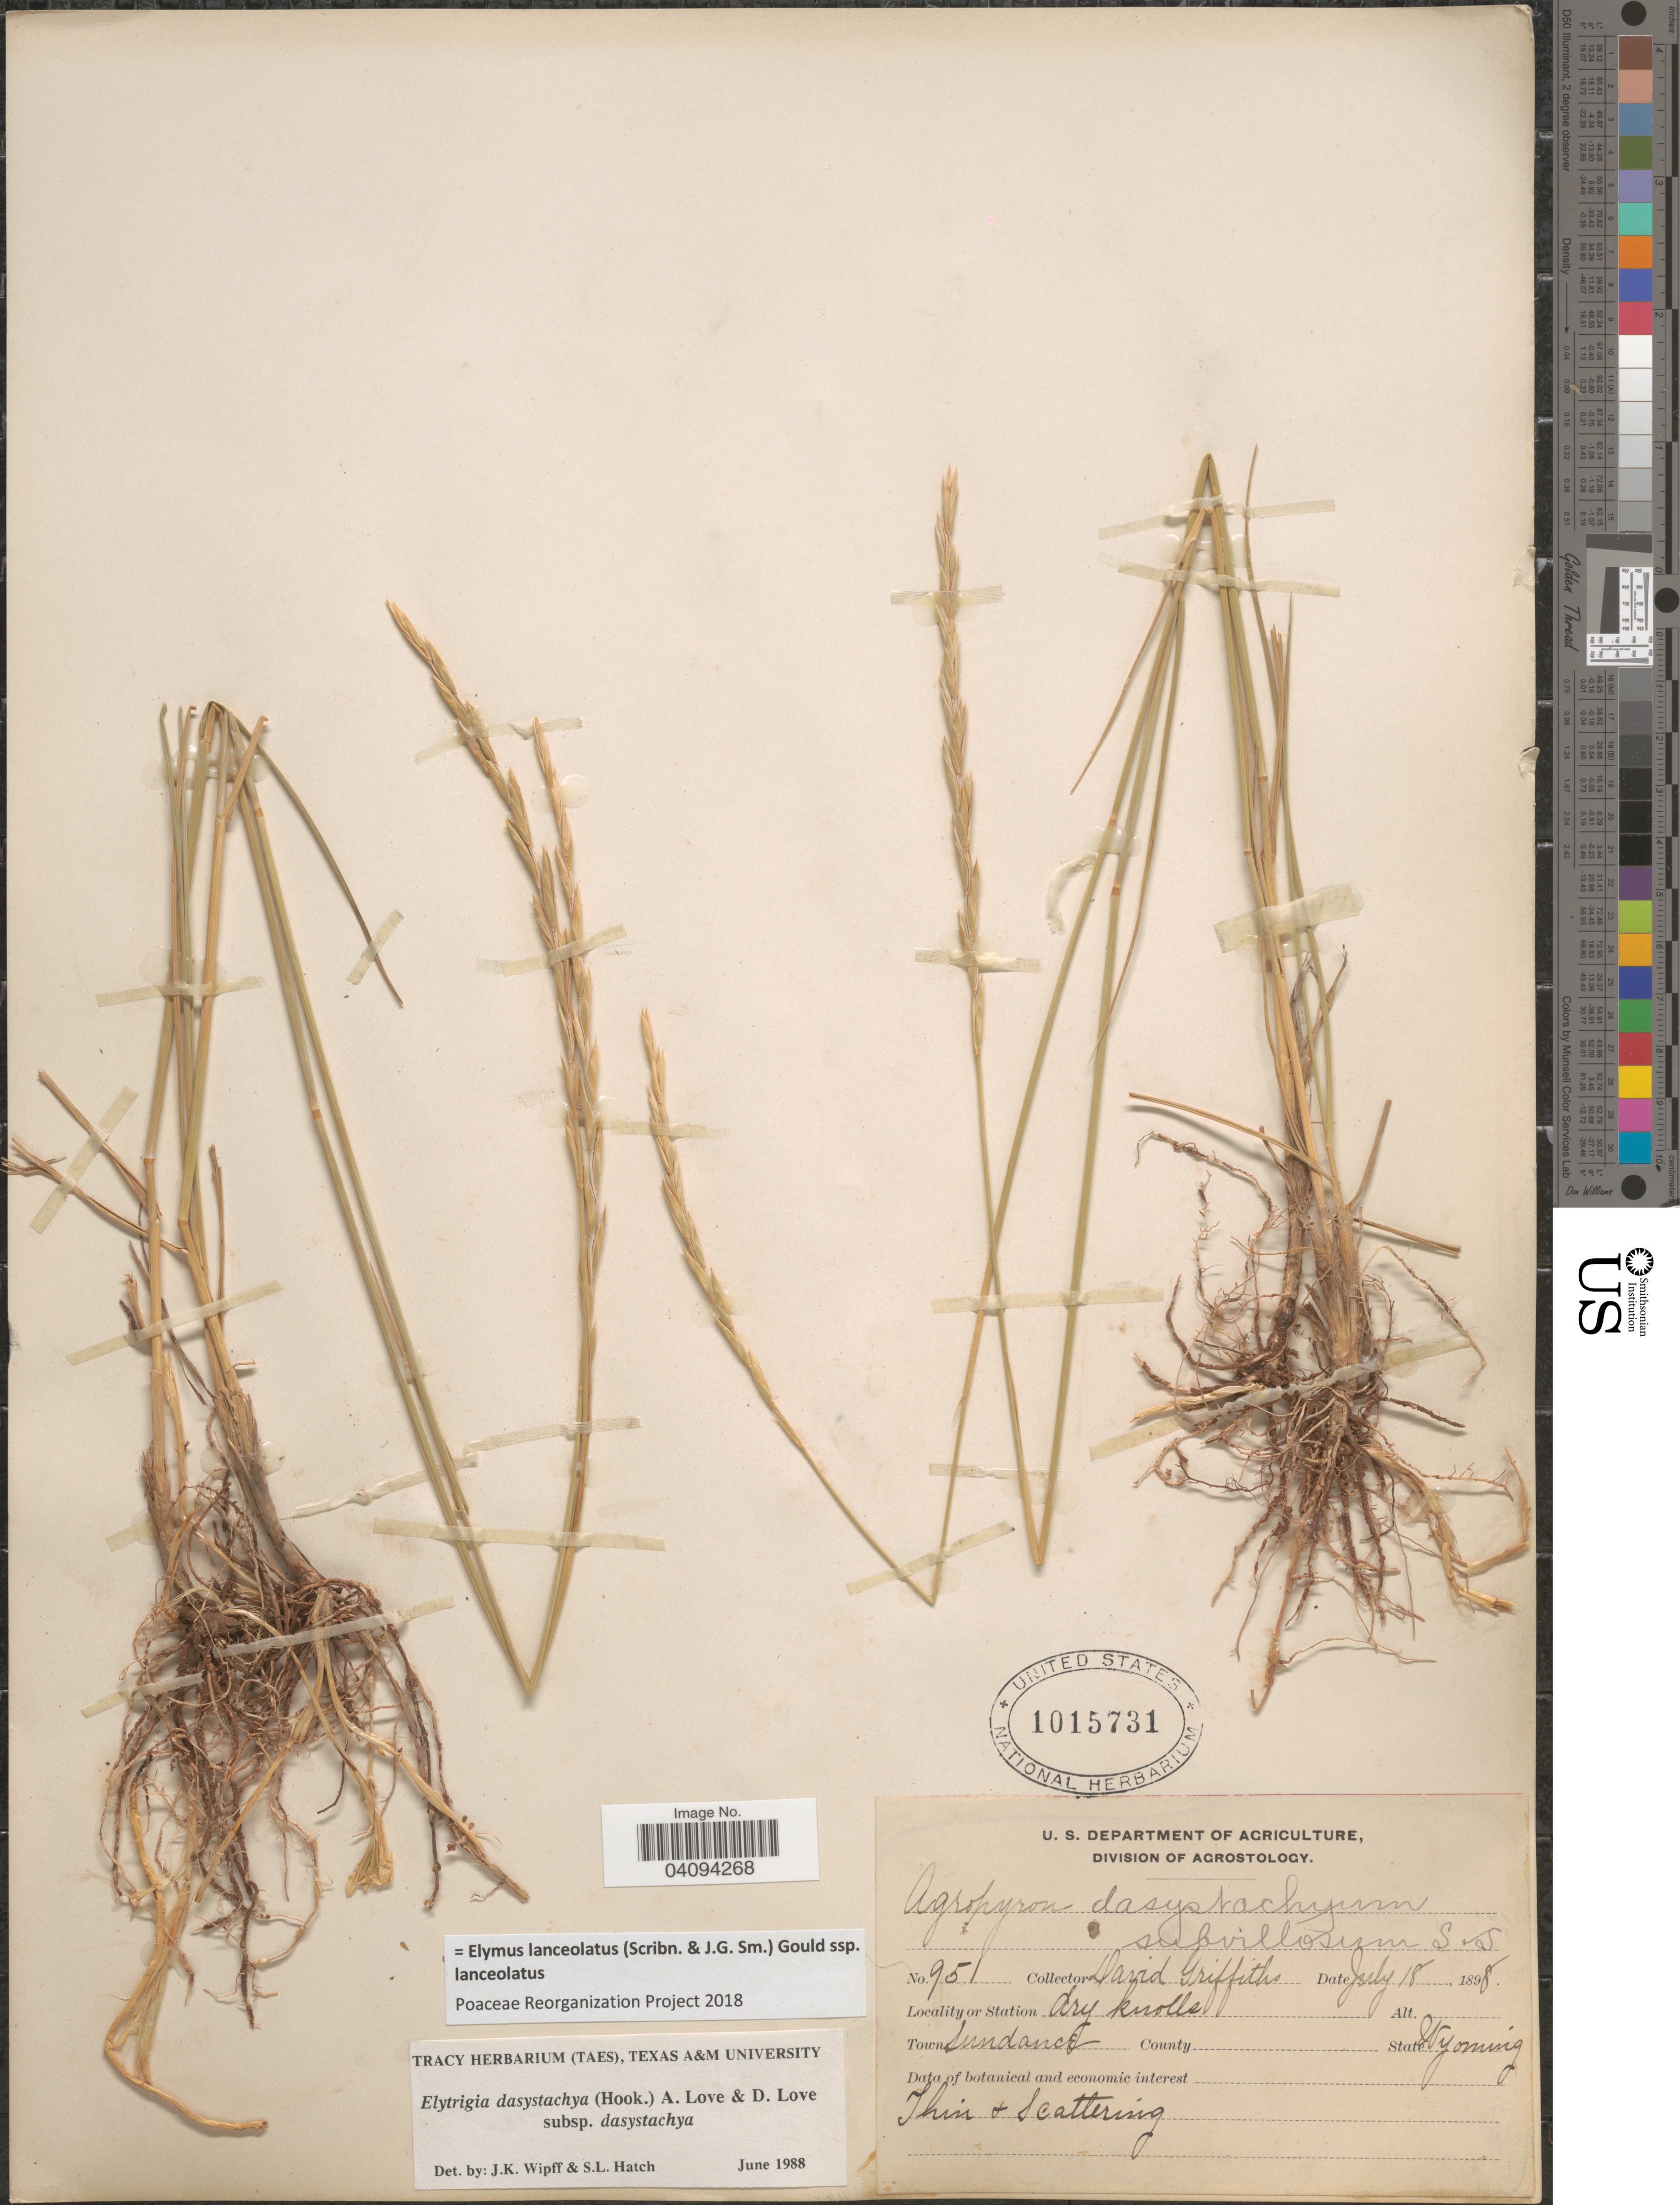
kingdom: Plantae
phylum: Tracheophyta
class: Liliopsida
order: Poales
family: Poaceae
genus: Elymus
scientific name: Elymus lanceolatus subsp. lanceolatus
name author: (Scribn. & J.G. Sm.) Gould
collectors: D. Griffiths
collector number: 951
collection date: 1898-07-18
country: United States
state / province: Wyoming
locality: Dry knolls. Town Sundance.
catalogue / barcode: US 1015731